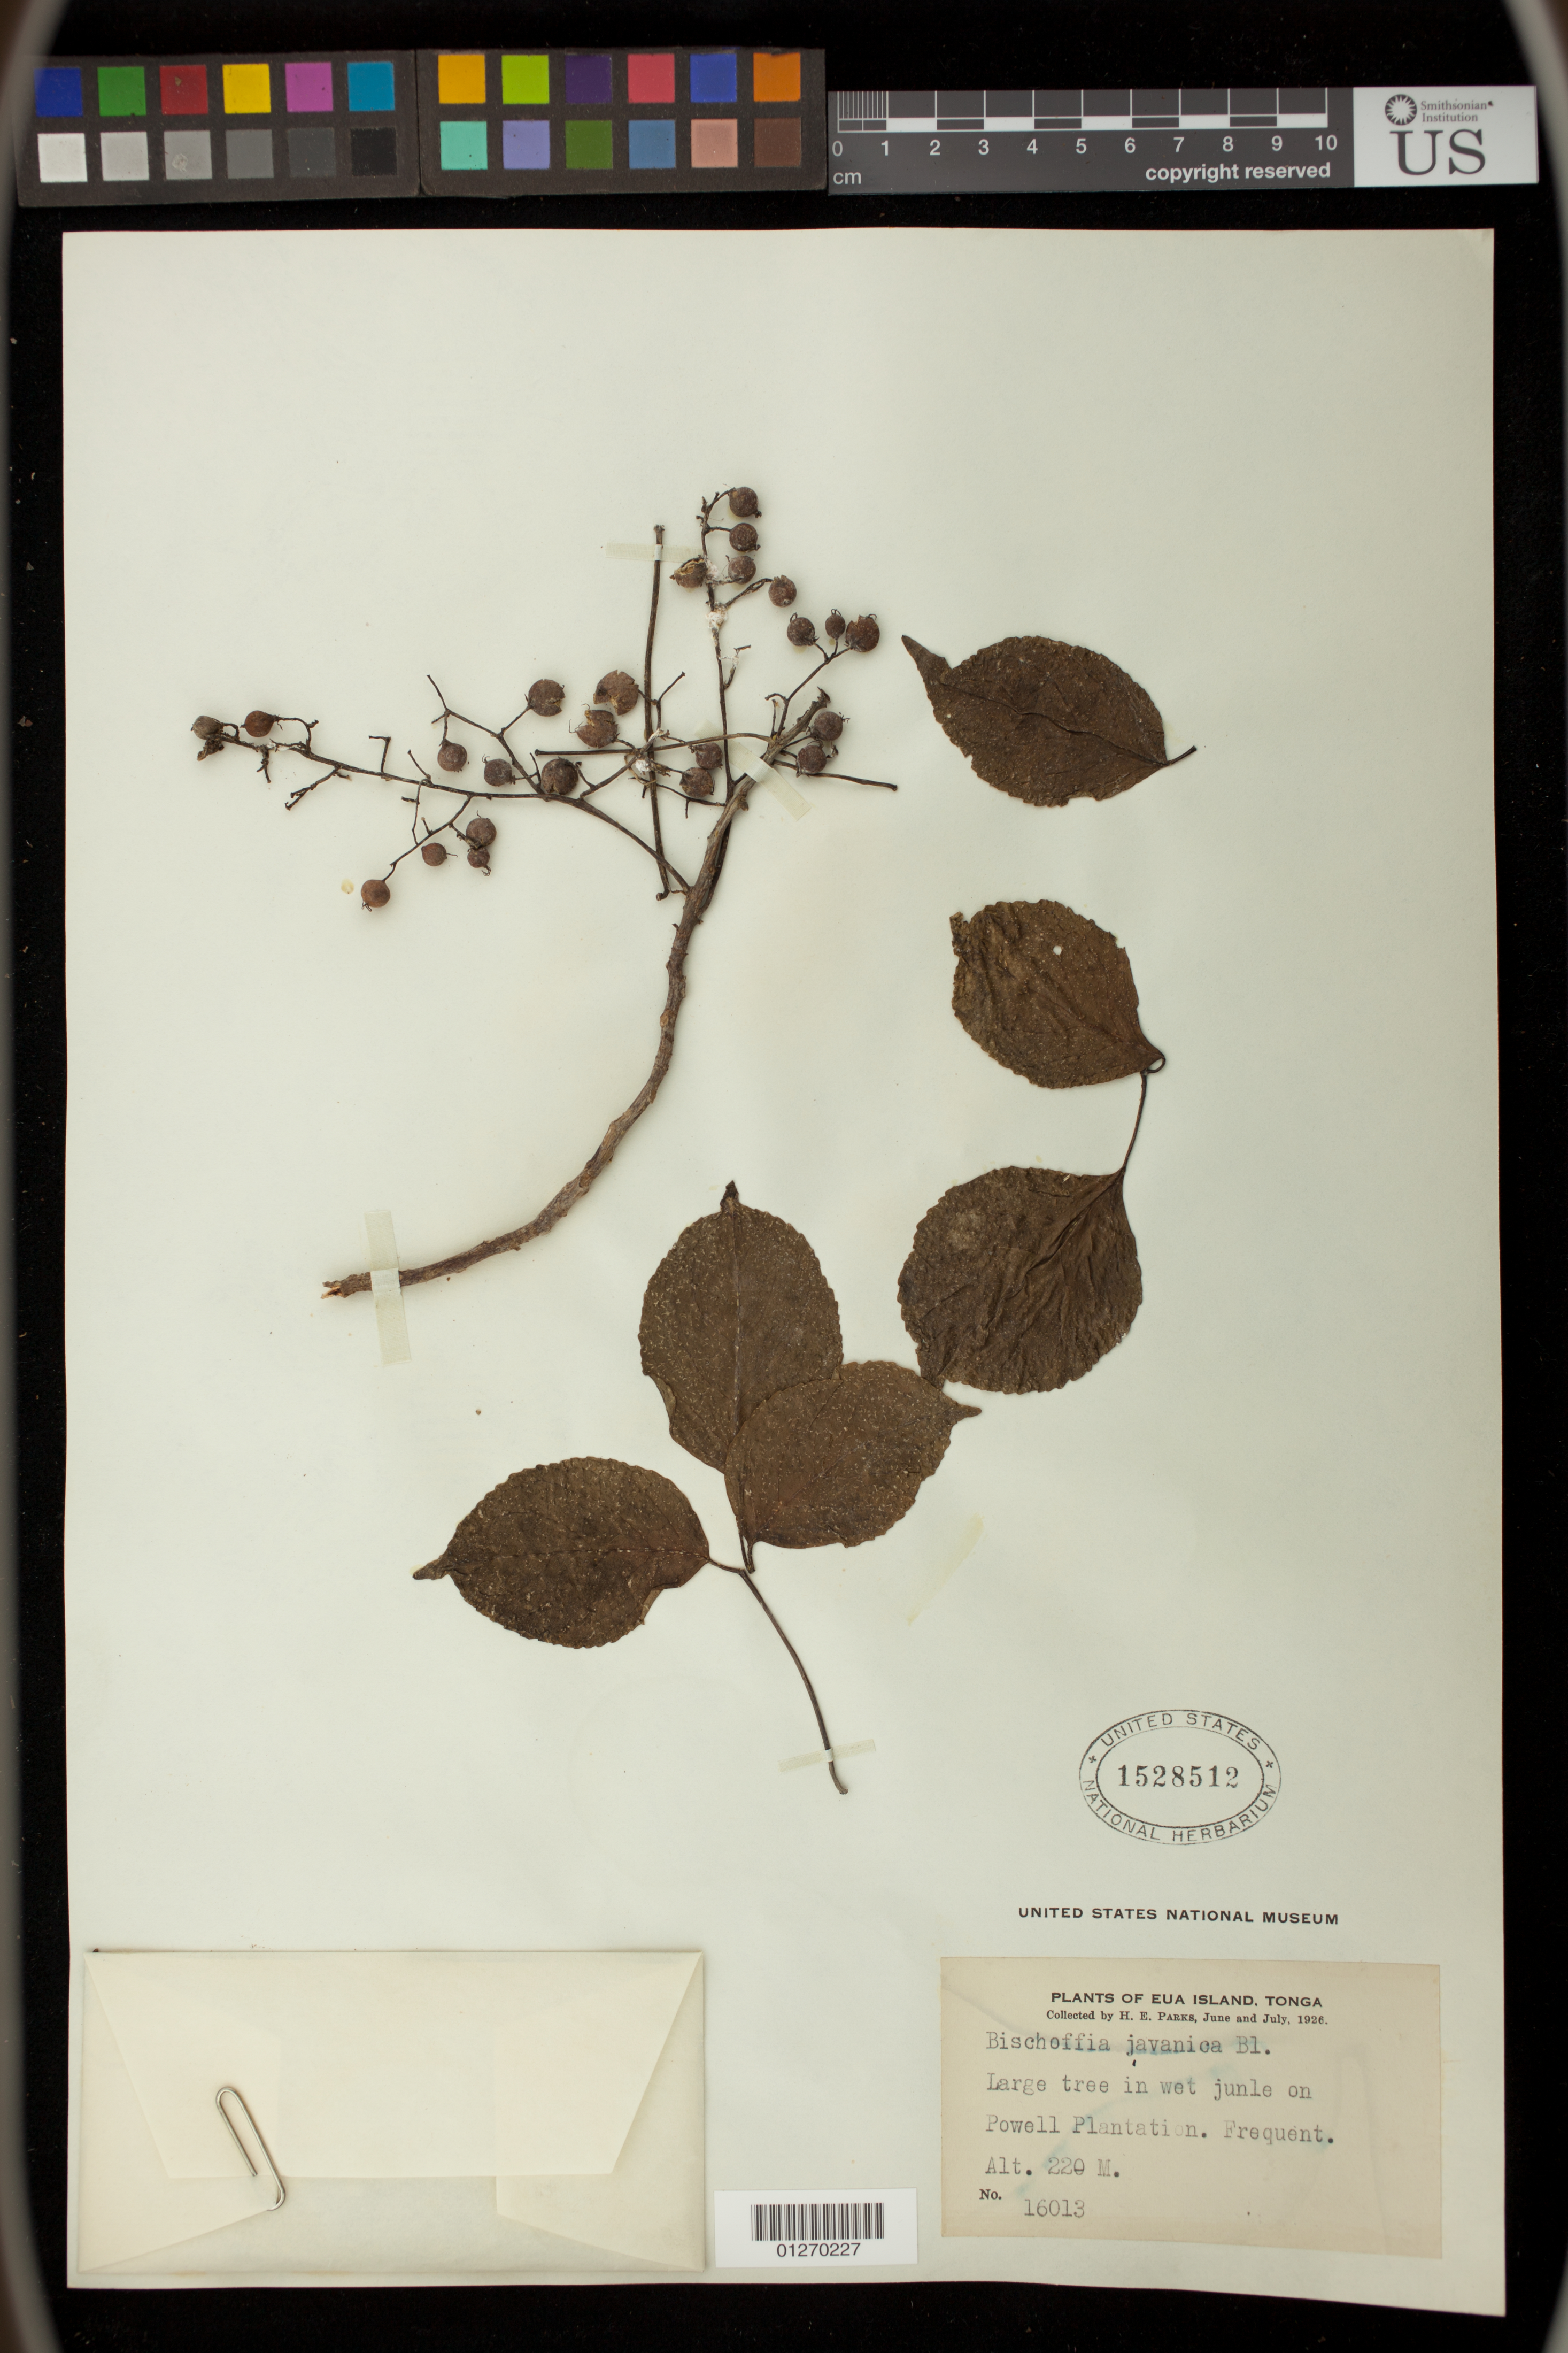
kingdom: Plantae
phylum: Tracheophyta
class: Magnoliopsida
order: Malpighiales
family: Phyllanthaceae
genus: Bischofia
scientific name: Bischofia javanica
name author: Blume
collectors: H. E. Parks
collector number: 16013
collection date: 1926-06/1926-07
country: Tonga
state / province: Eua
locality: Eua Island,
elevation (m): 220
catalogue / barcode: US 1528512